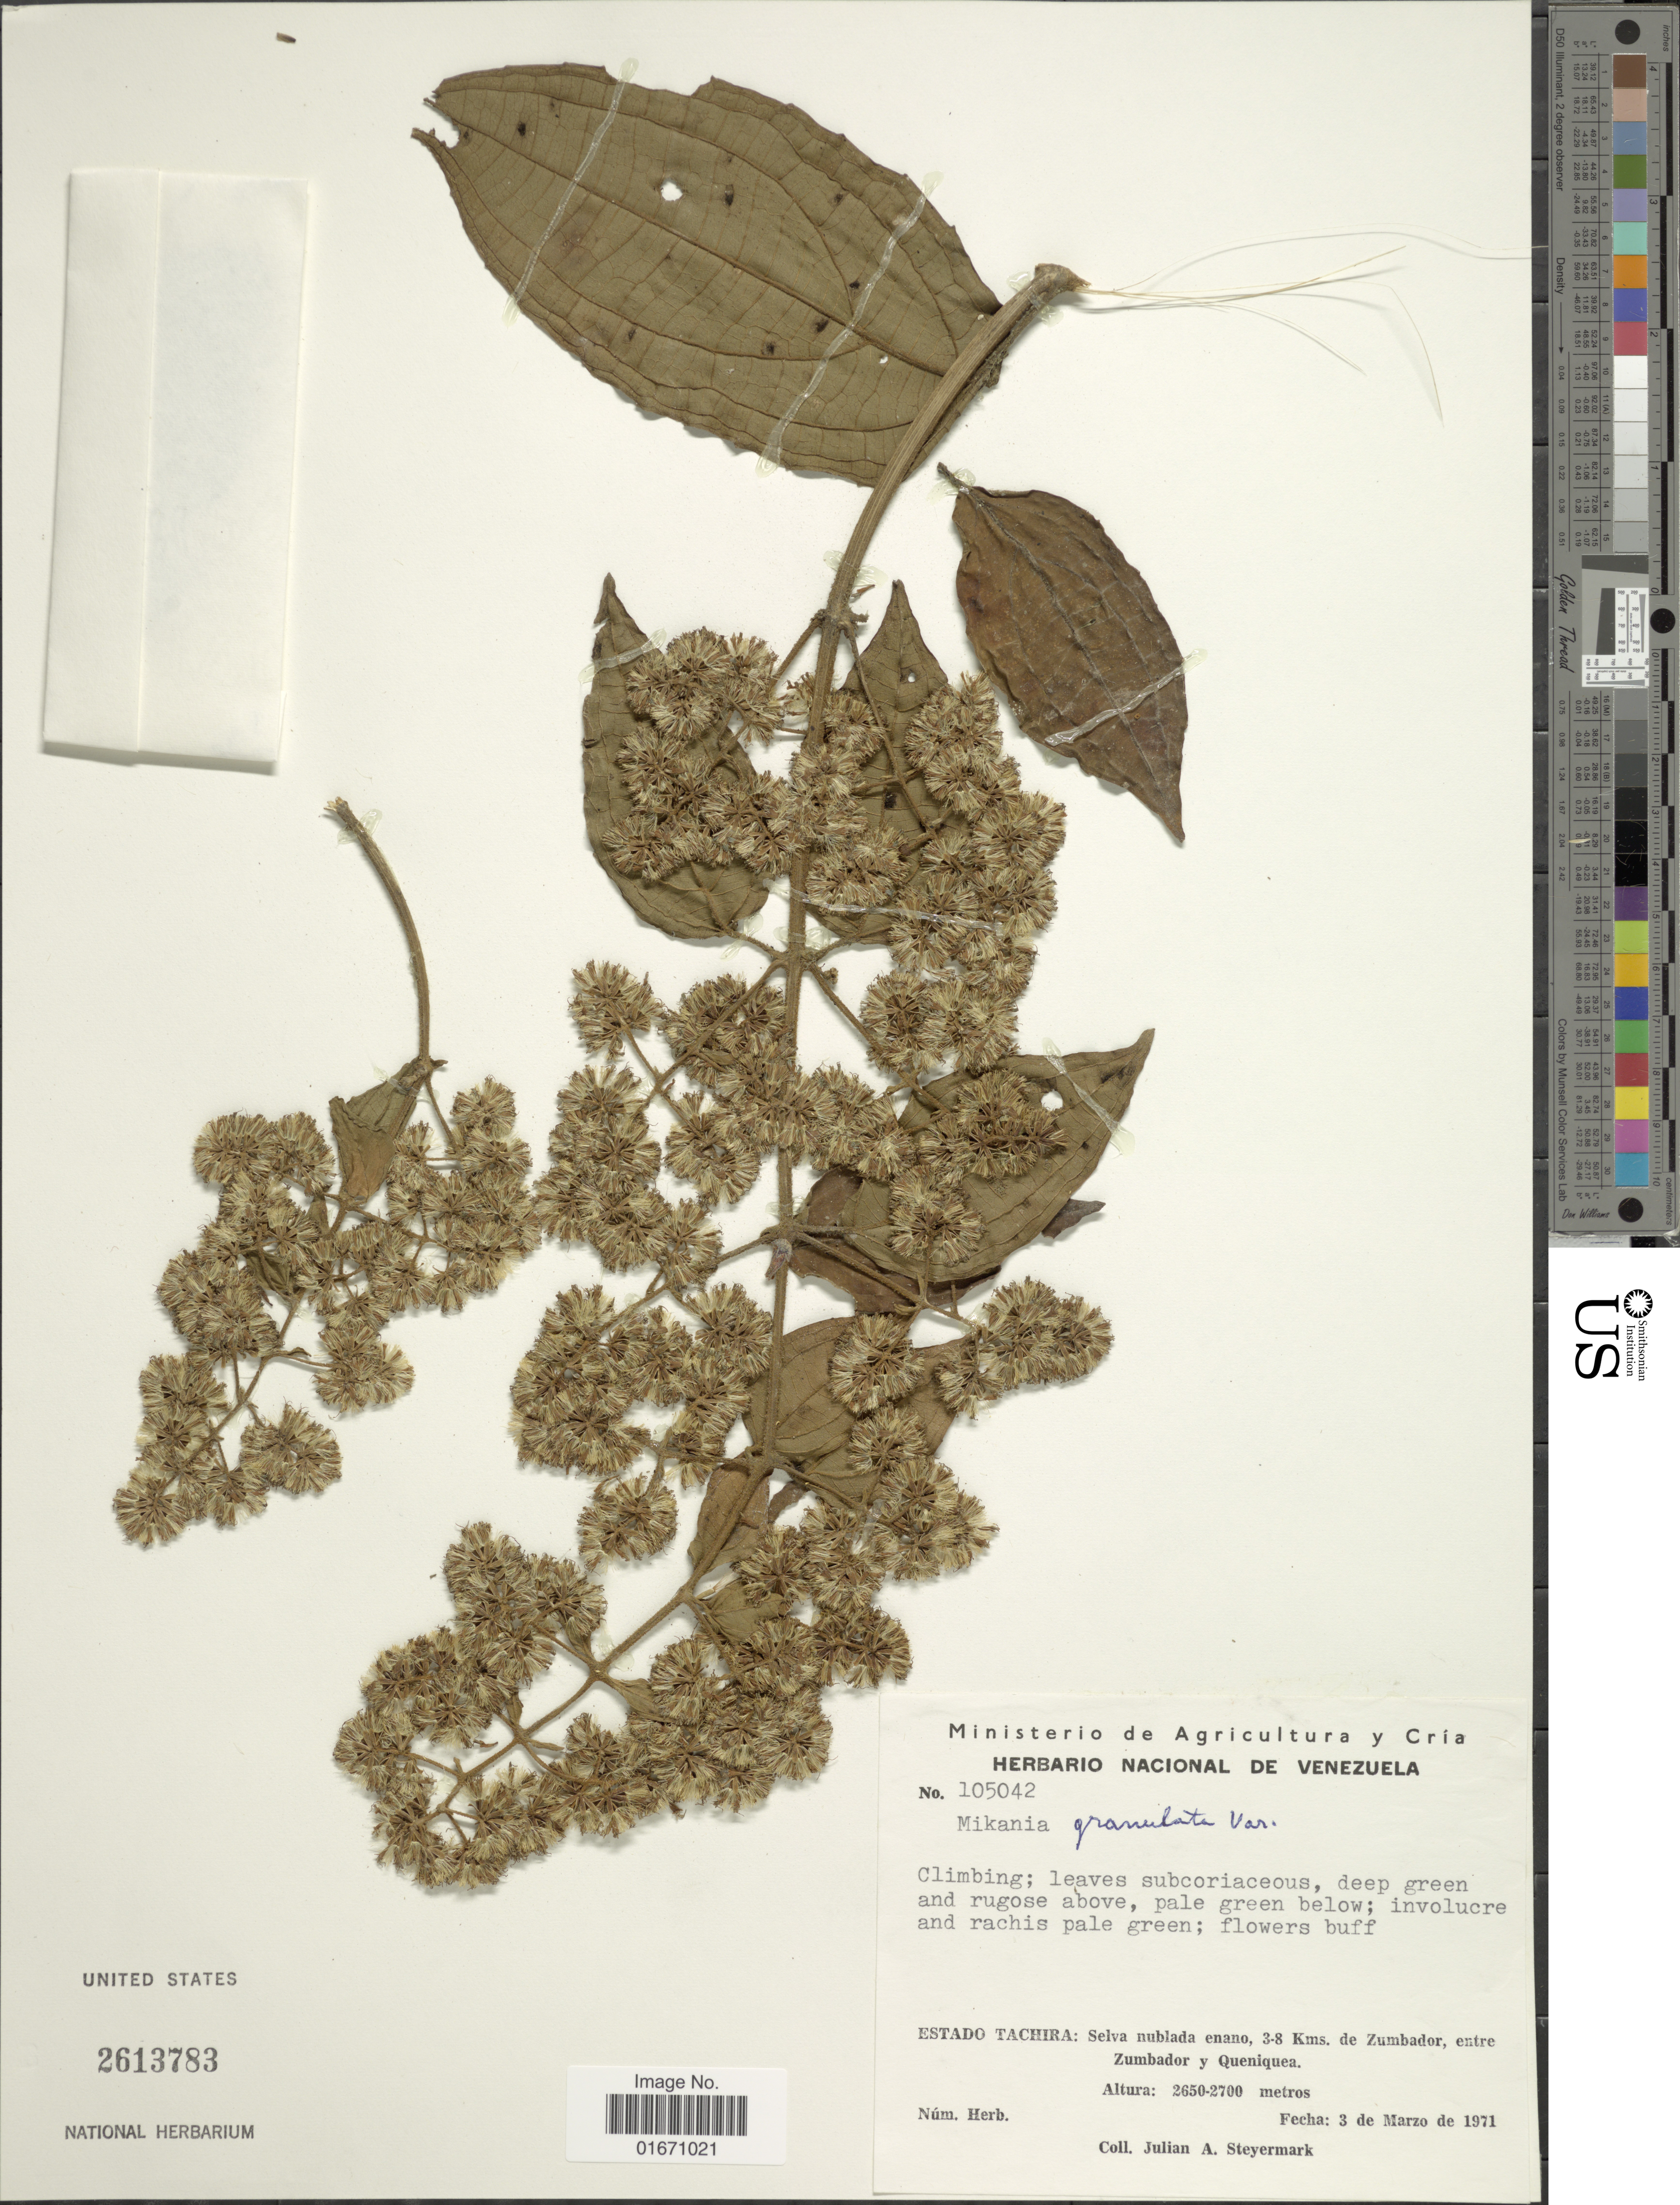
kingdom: Plantae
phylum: Tracheophyta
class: Magnoliopsida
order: Asterales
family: Asteraceae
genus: Mikania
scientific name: Mikania granulata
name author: B.L. Rob.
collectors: J. Steyermark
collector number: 105042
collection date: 1971-03-03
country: Venezuela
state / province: Tachira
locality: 3-8 kms de Zumbador, entre Zumbador y Queniquea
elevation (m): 2650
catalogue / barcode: US 2613783